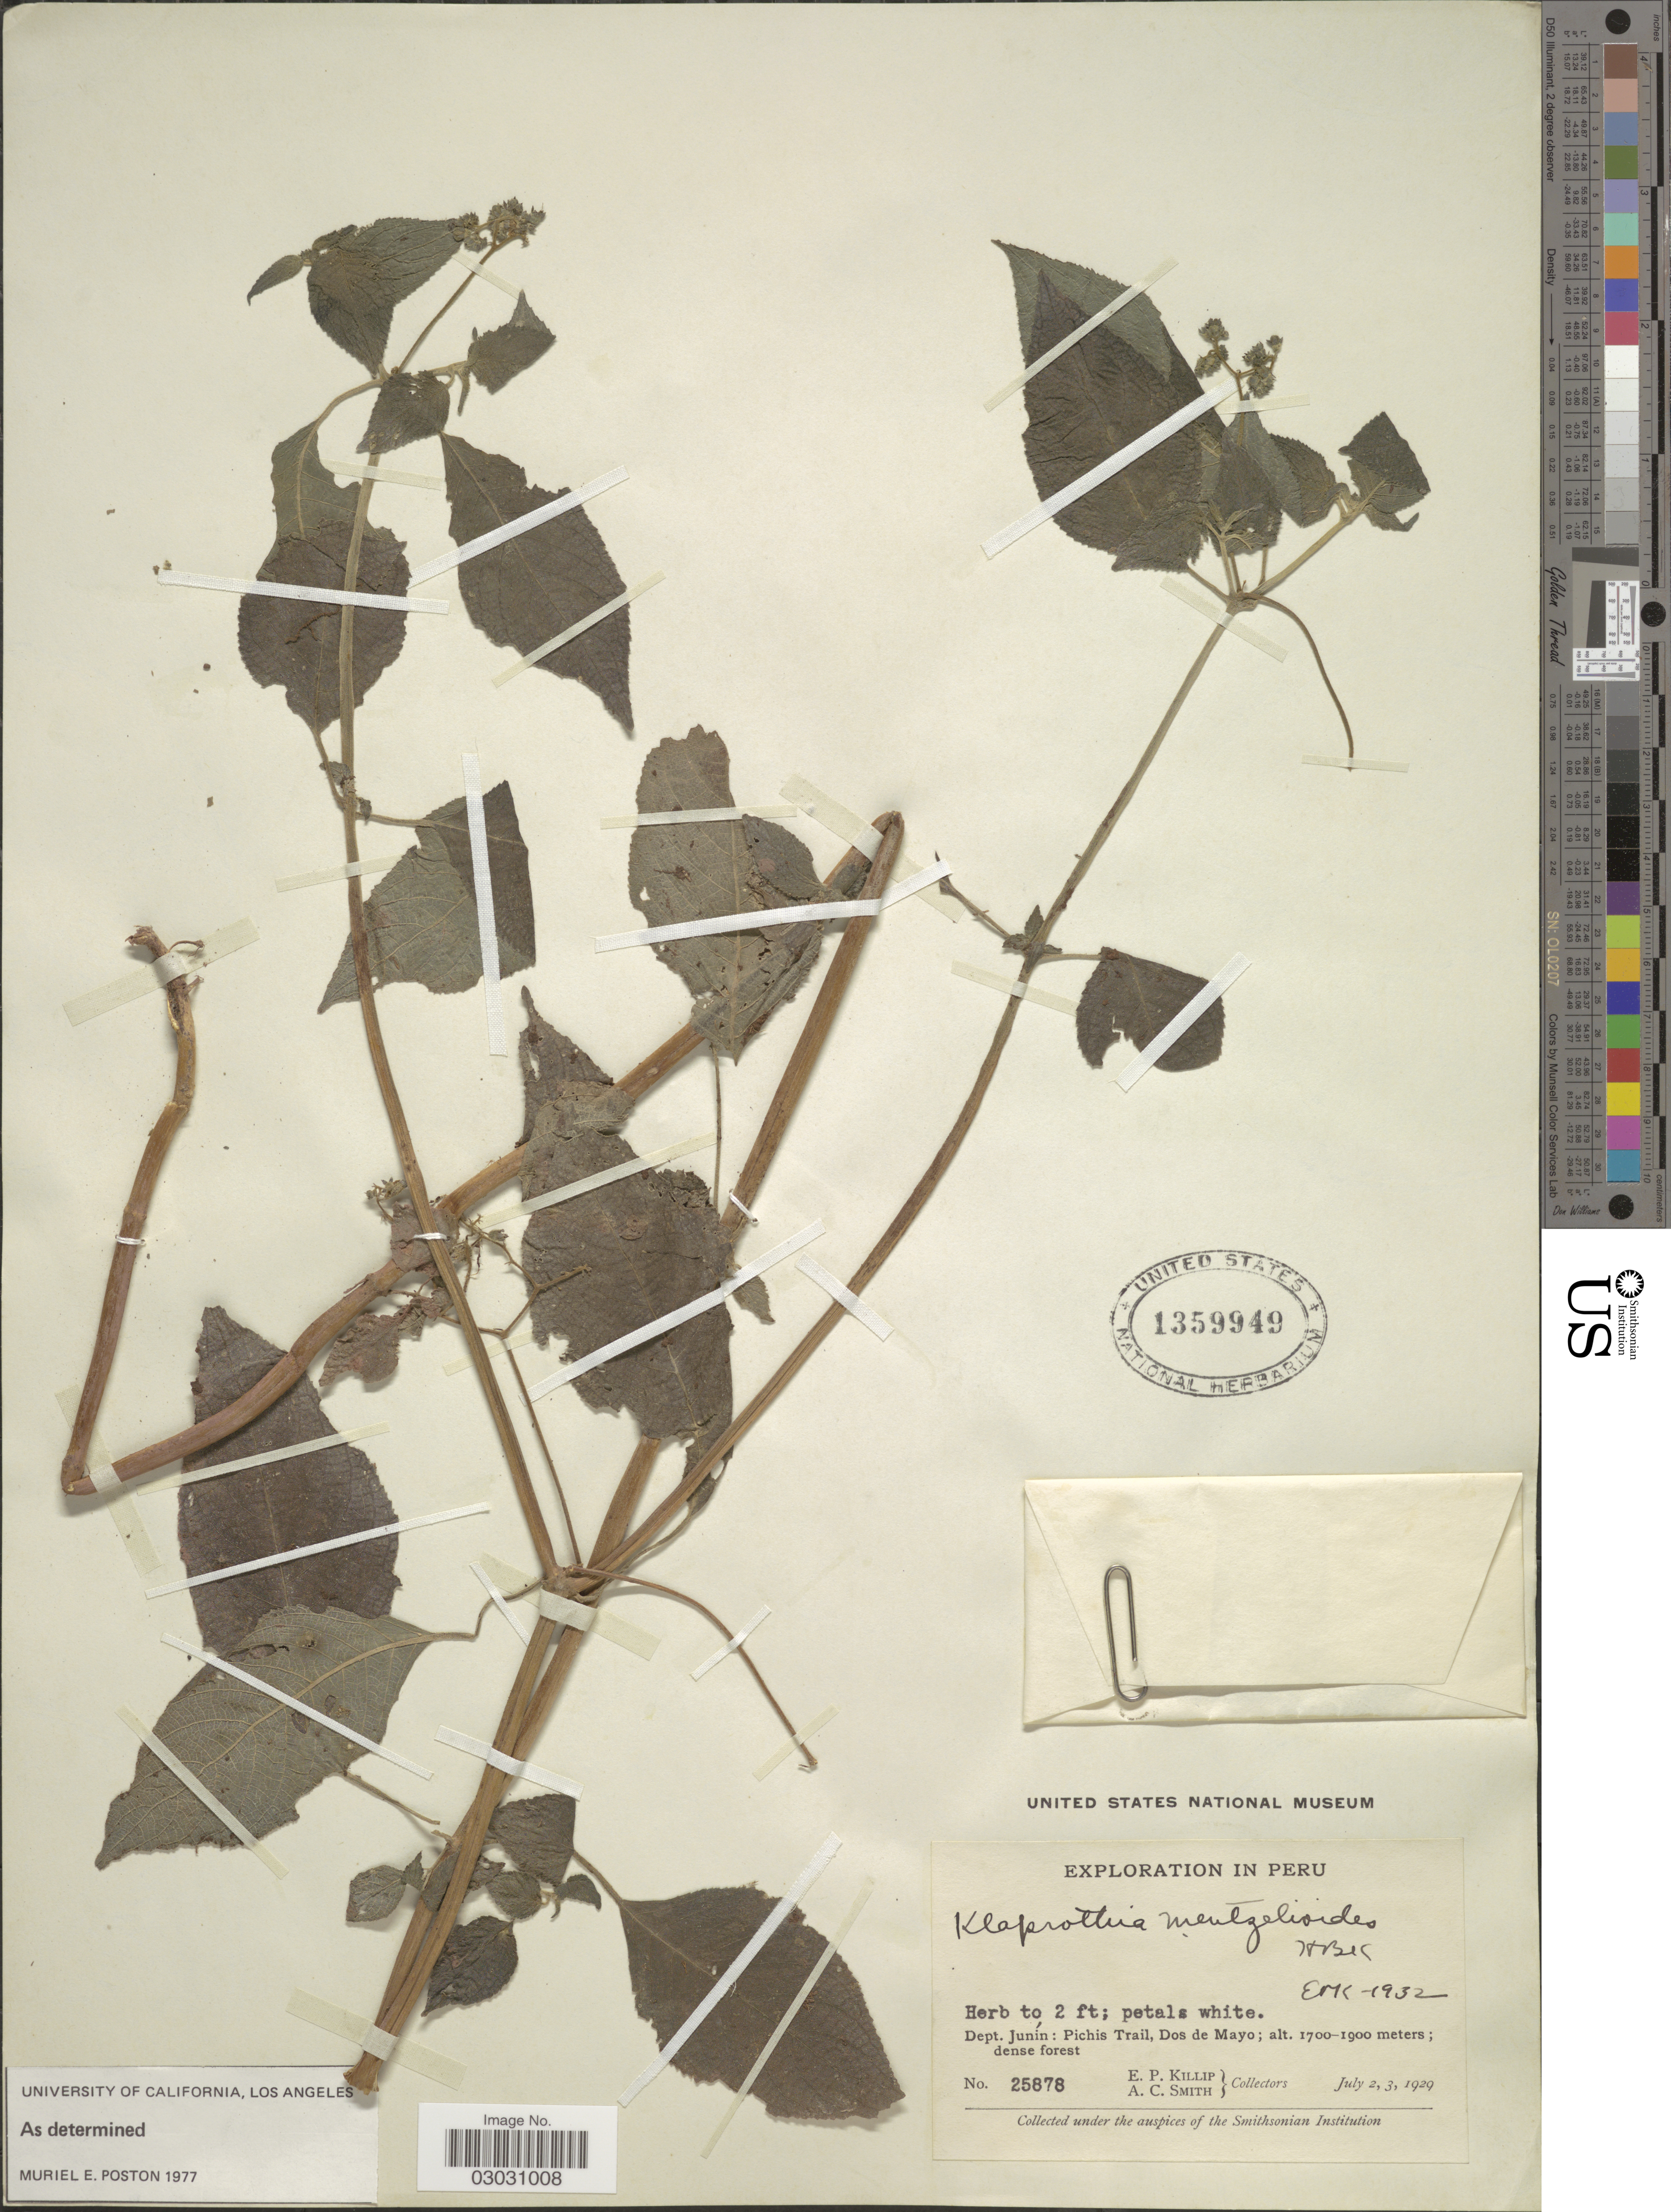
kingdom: Plantae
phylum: Tracheophyta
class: Magnoliopsida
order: Cornales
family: Loasaceae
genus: Klaprothia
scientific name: Klaprothia mentzelioides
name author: Kunth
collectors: E. P. Killip & A. C. Smith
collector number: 25878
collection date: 1929-07-02/1929-07-03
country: Peru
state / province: Junín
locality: Dept. Junín: Pichis Trail, Dos de Mayo.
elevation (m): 1700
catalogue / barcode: US 1359949